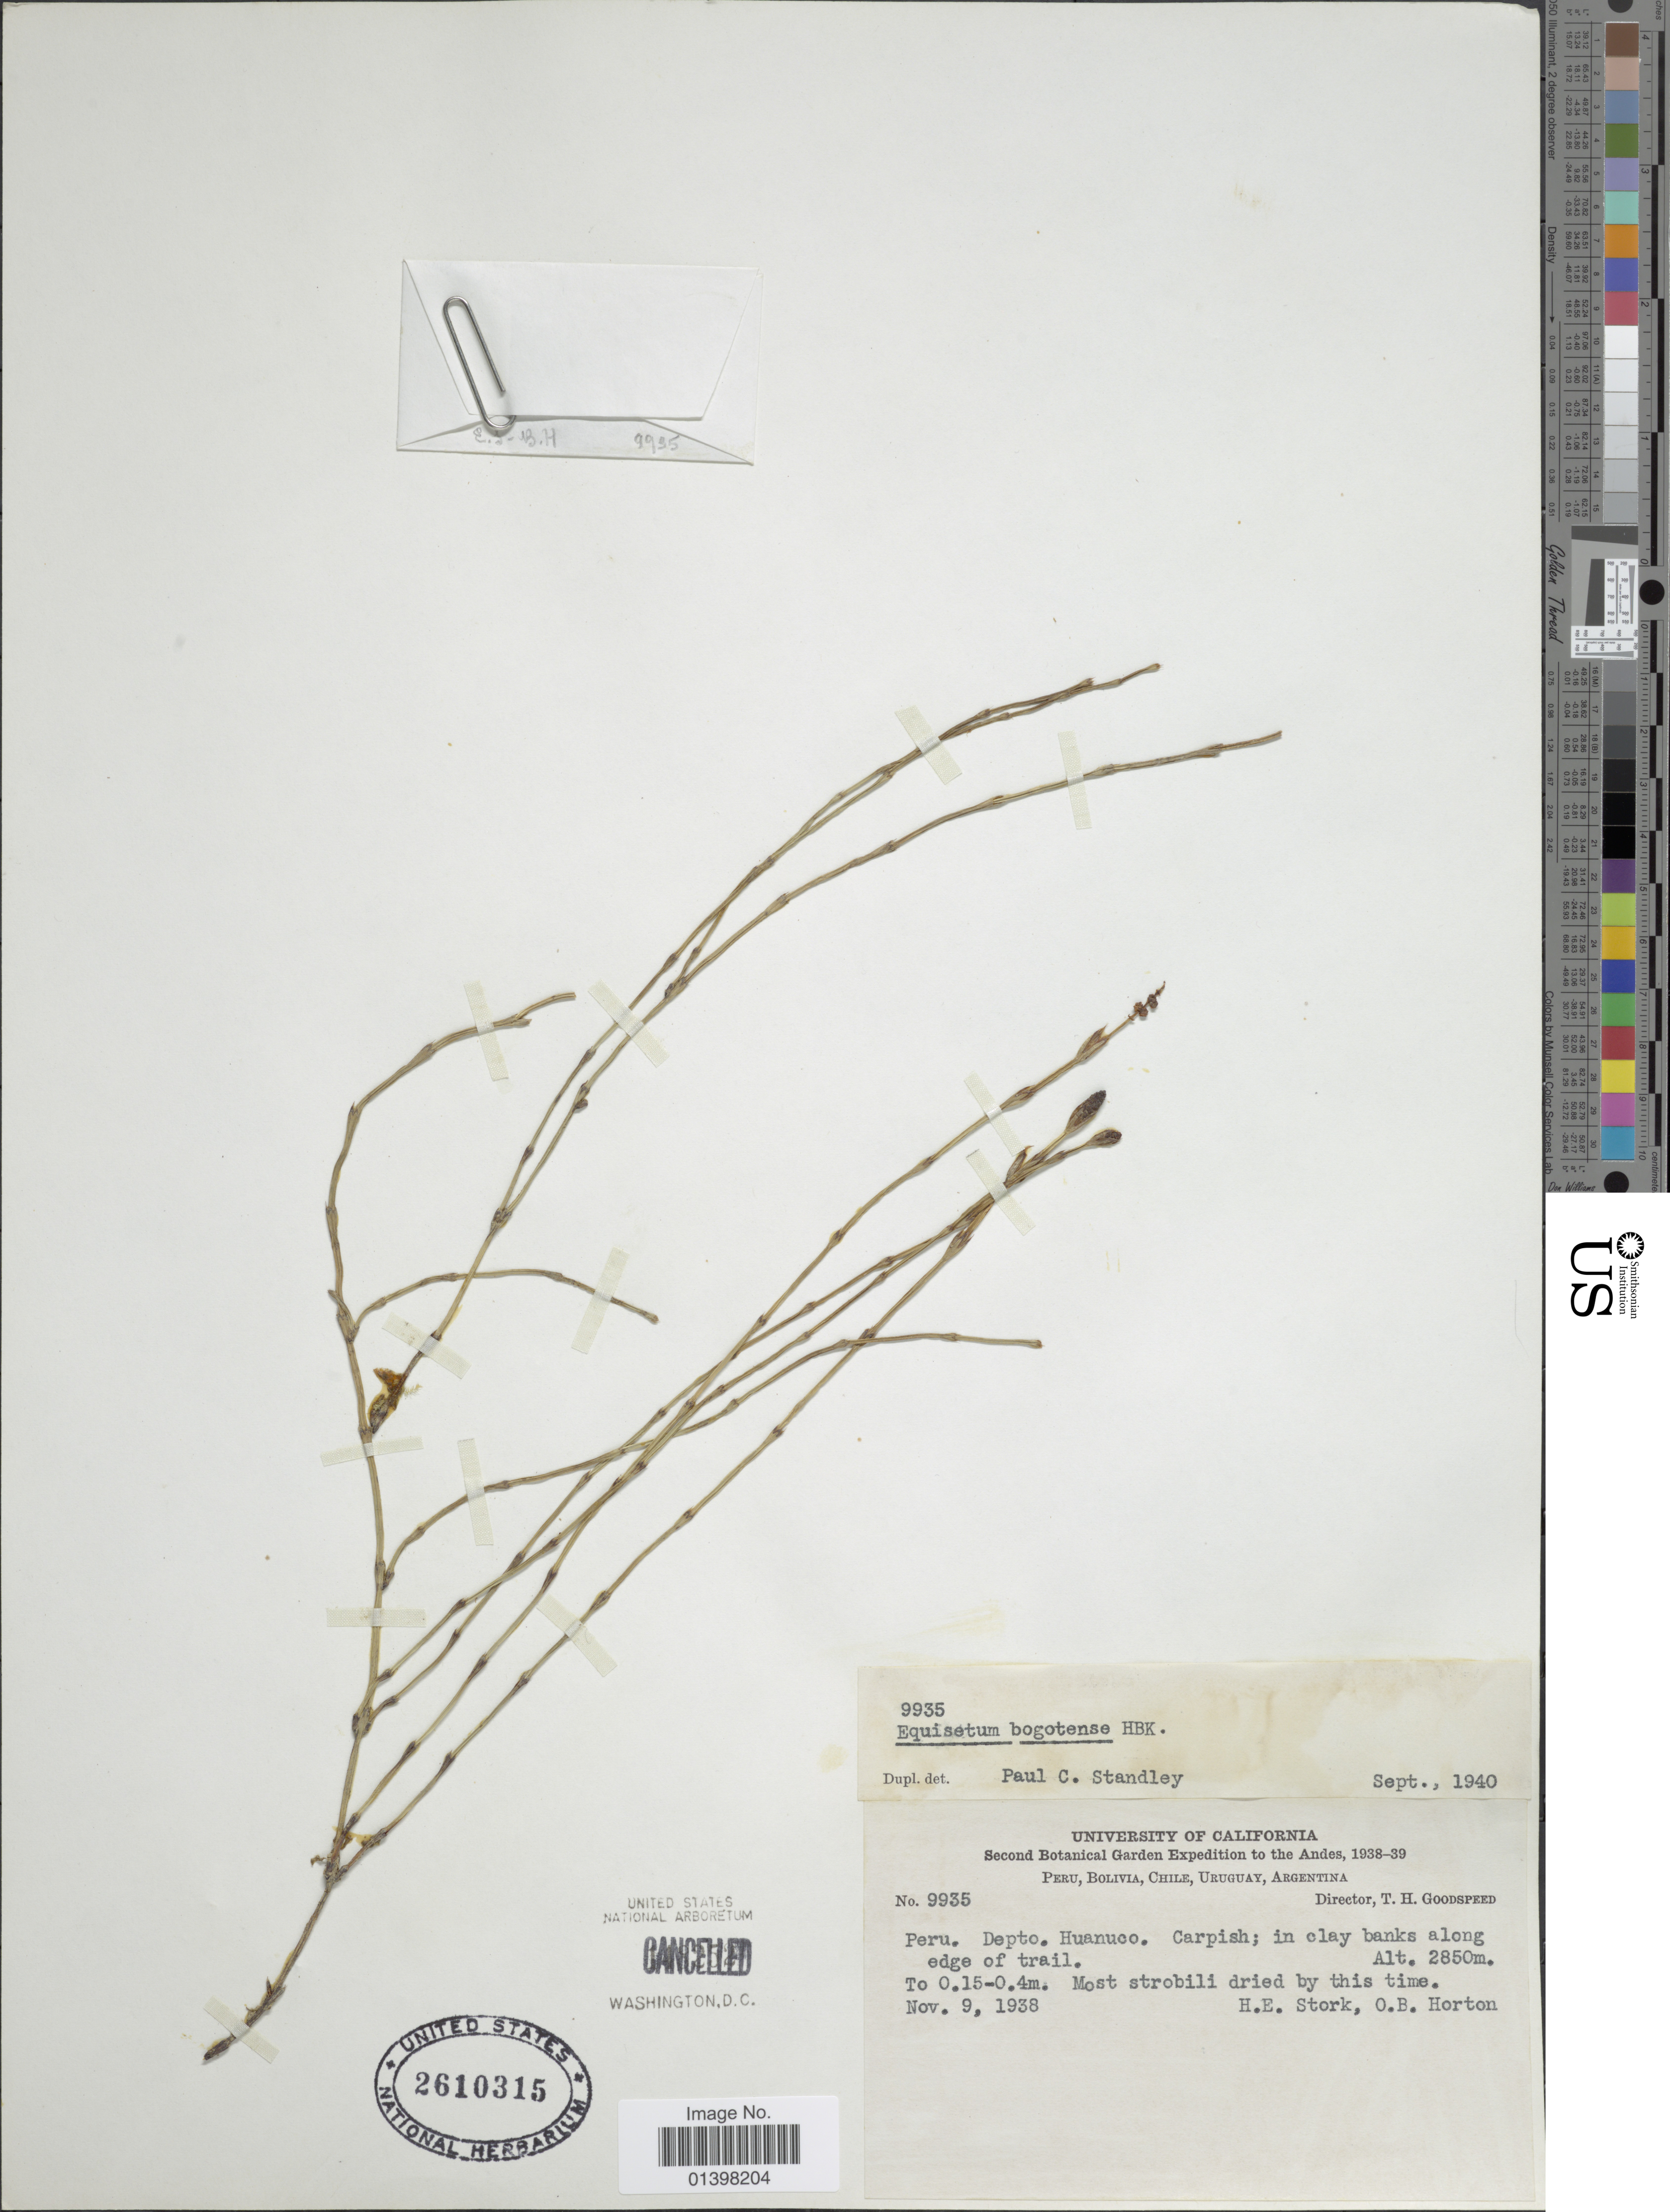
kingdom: Plantae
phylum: Tracheophyta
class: Polypodiopsida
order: Equisetales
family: Equisetaceae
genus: Equisetum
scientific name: Equisetum bogotense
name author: Kunth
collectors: H. E. Stork & O. B. Horton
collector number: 9935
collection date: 1938-11-09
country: Peru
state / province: Huánuco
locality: Carpish; in clay banks along edge of trail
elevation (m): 2850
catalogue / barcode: US 2610315